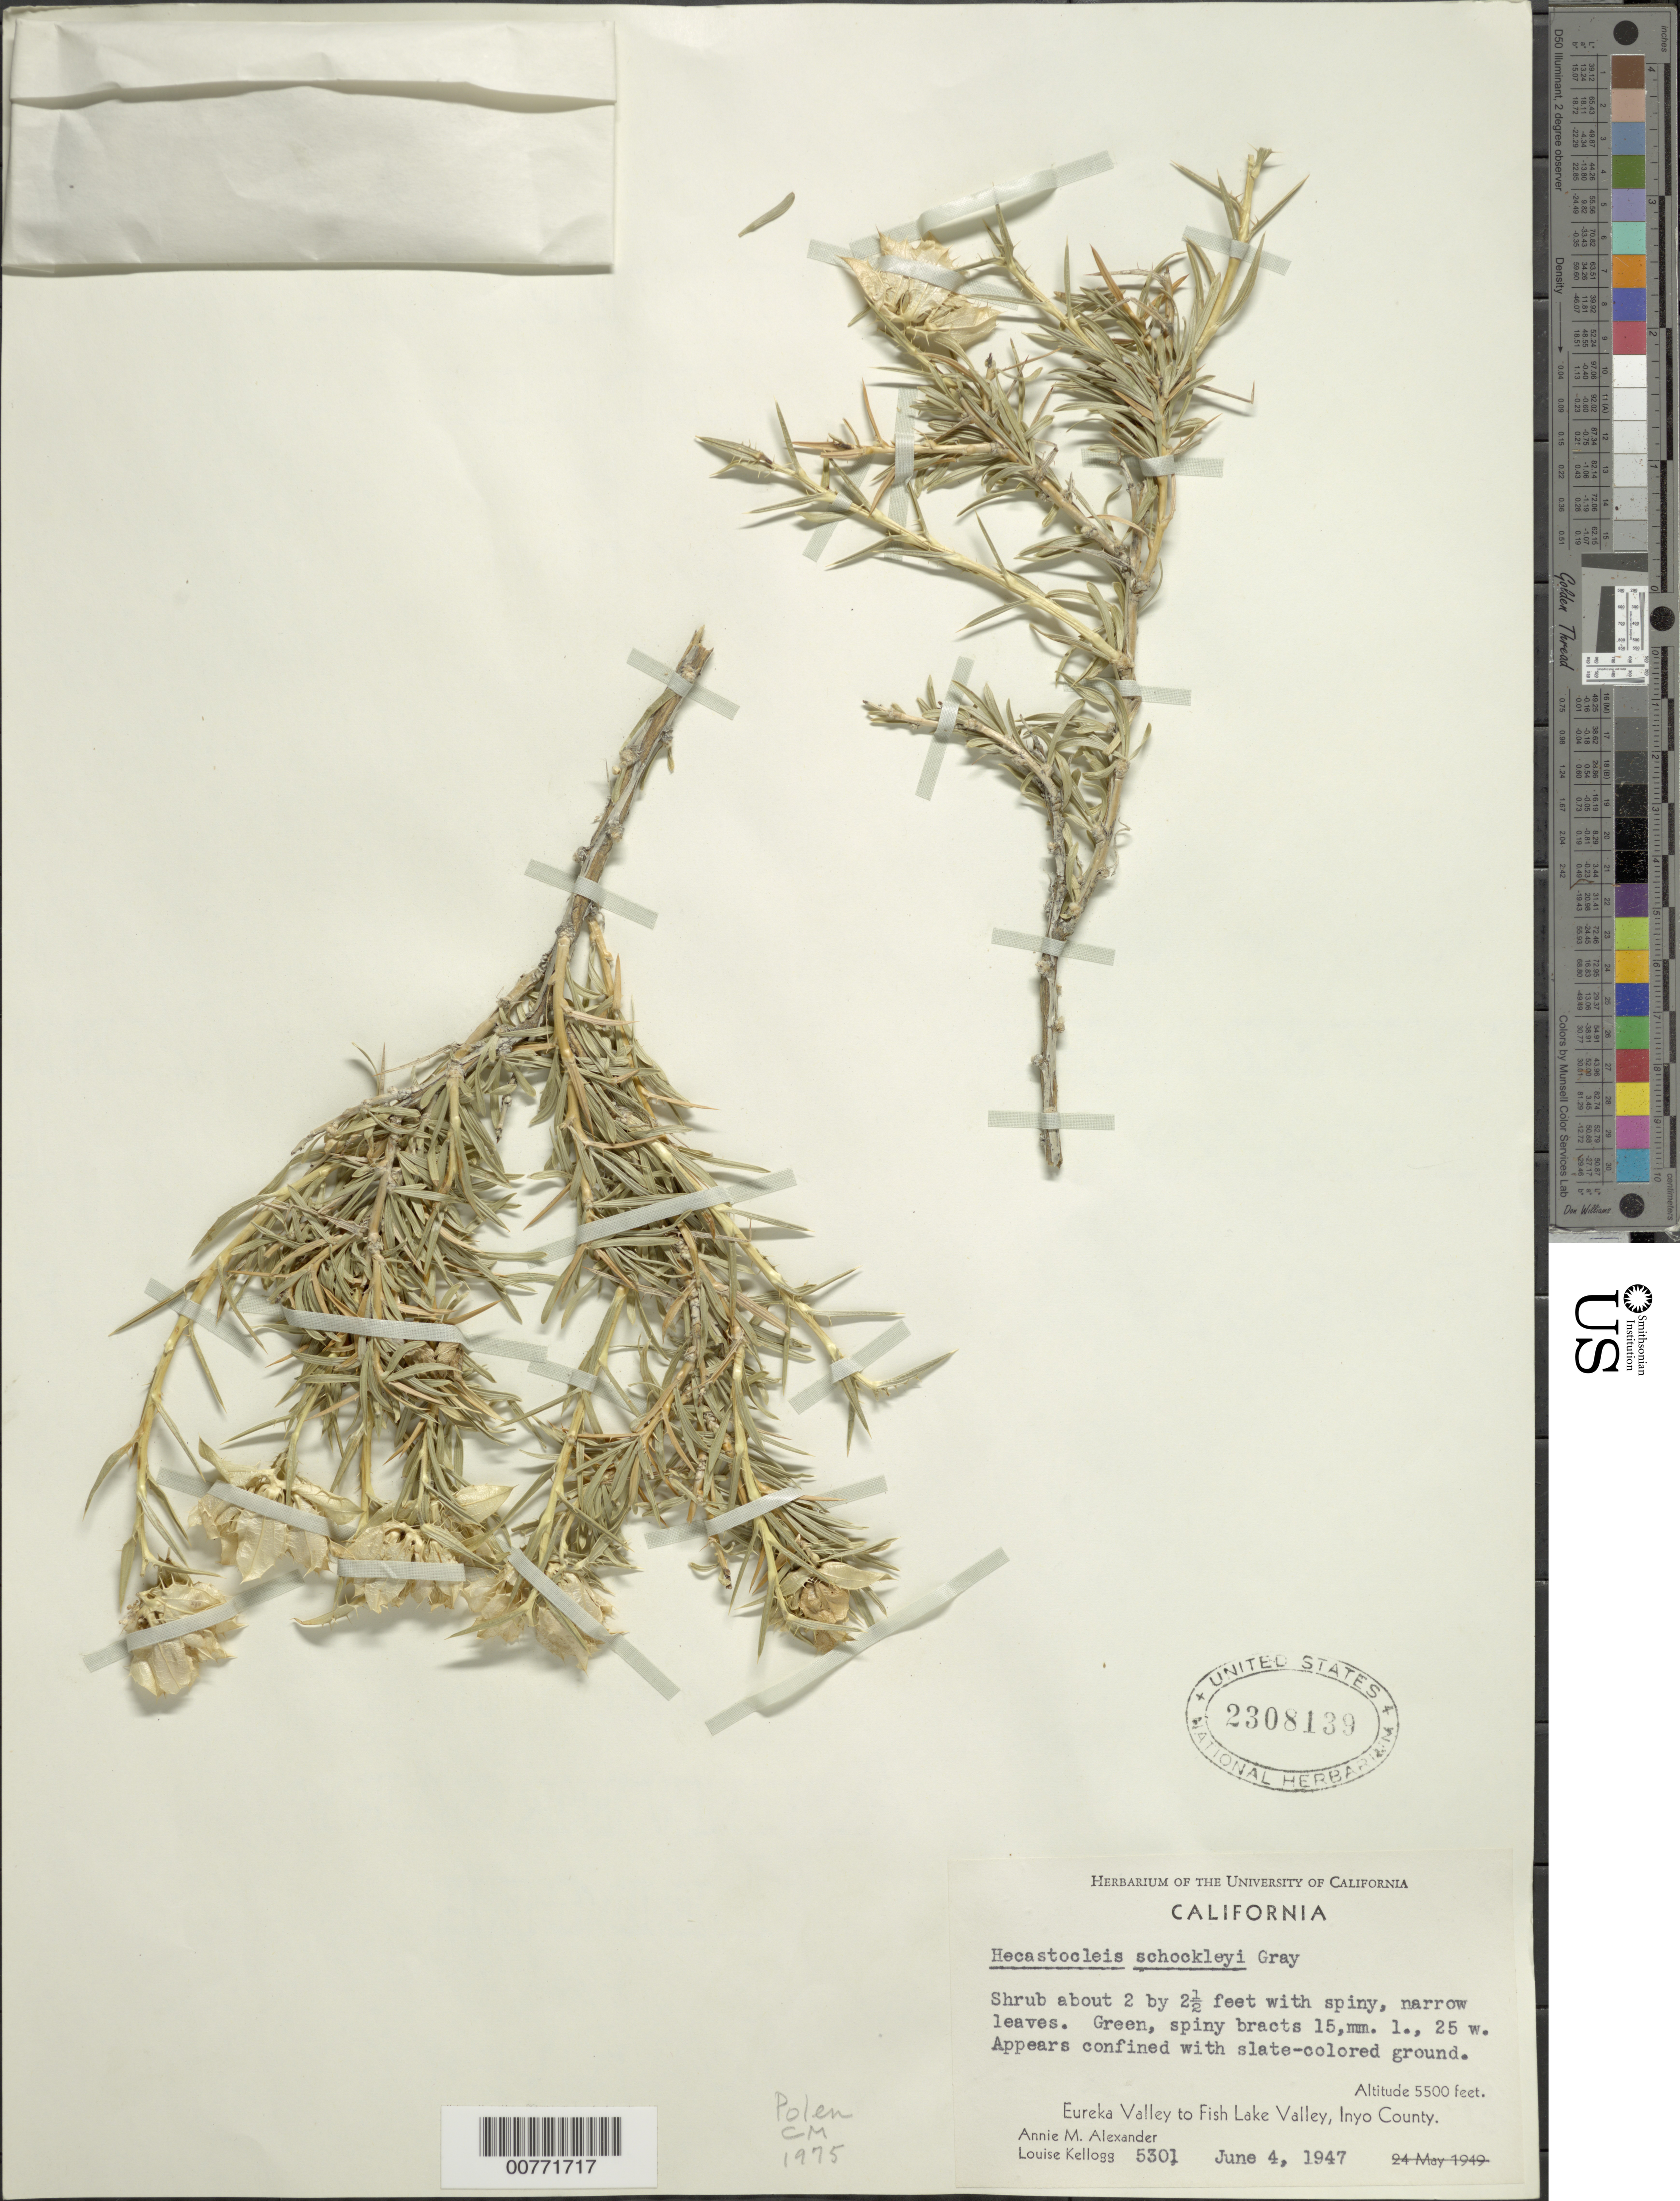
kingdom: Plantae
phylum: Tracheophyta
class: Magnoliopsida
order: Asterales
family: Asteraceae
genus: Hecastocleis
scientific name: Hecastocleis shockleyi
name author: A. Gray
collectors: A. M. Alexander & L. Kellogg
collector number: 5301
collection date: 1947-06-04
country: United States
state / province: California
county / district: Inyo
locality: Eureka Valley to Fish Lake Valley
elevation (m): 1676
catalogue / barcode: US 2308139